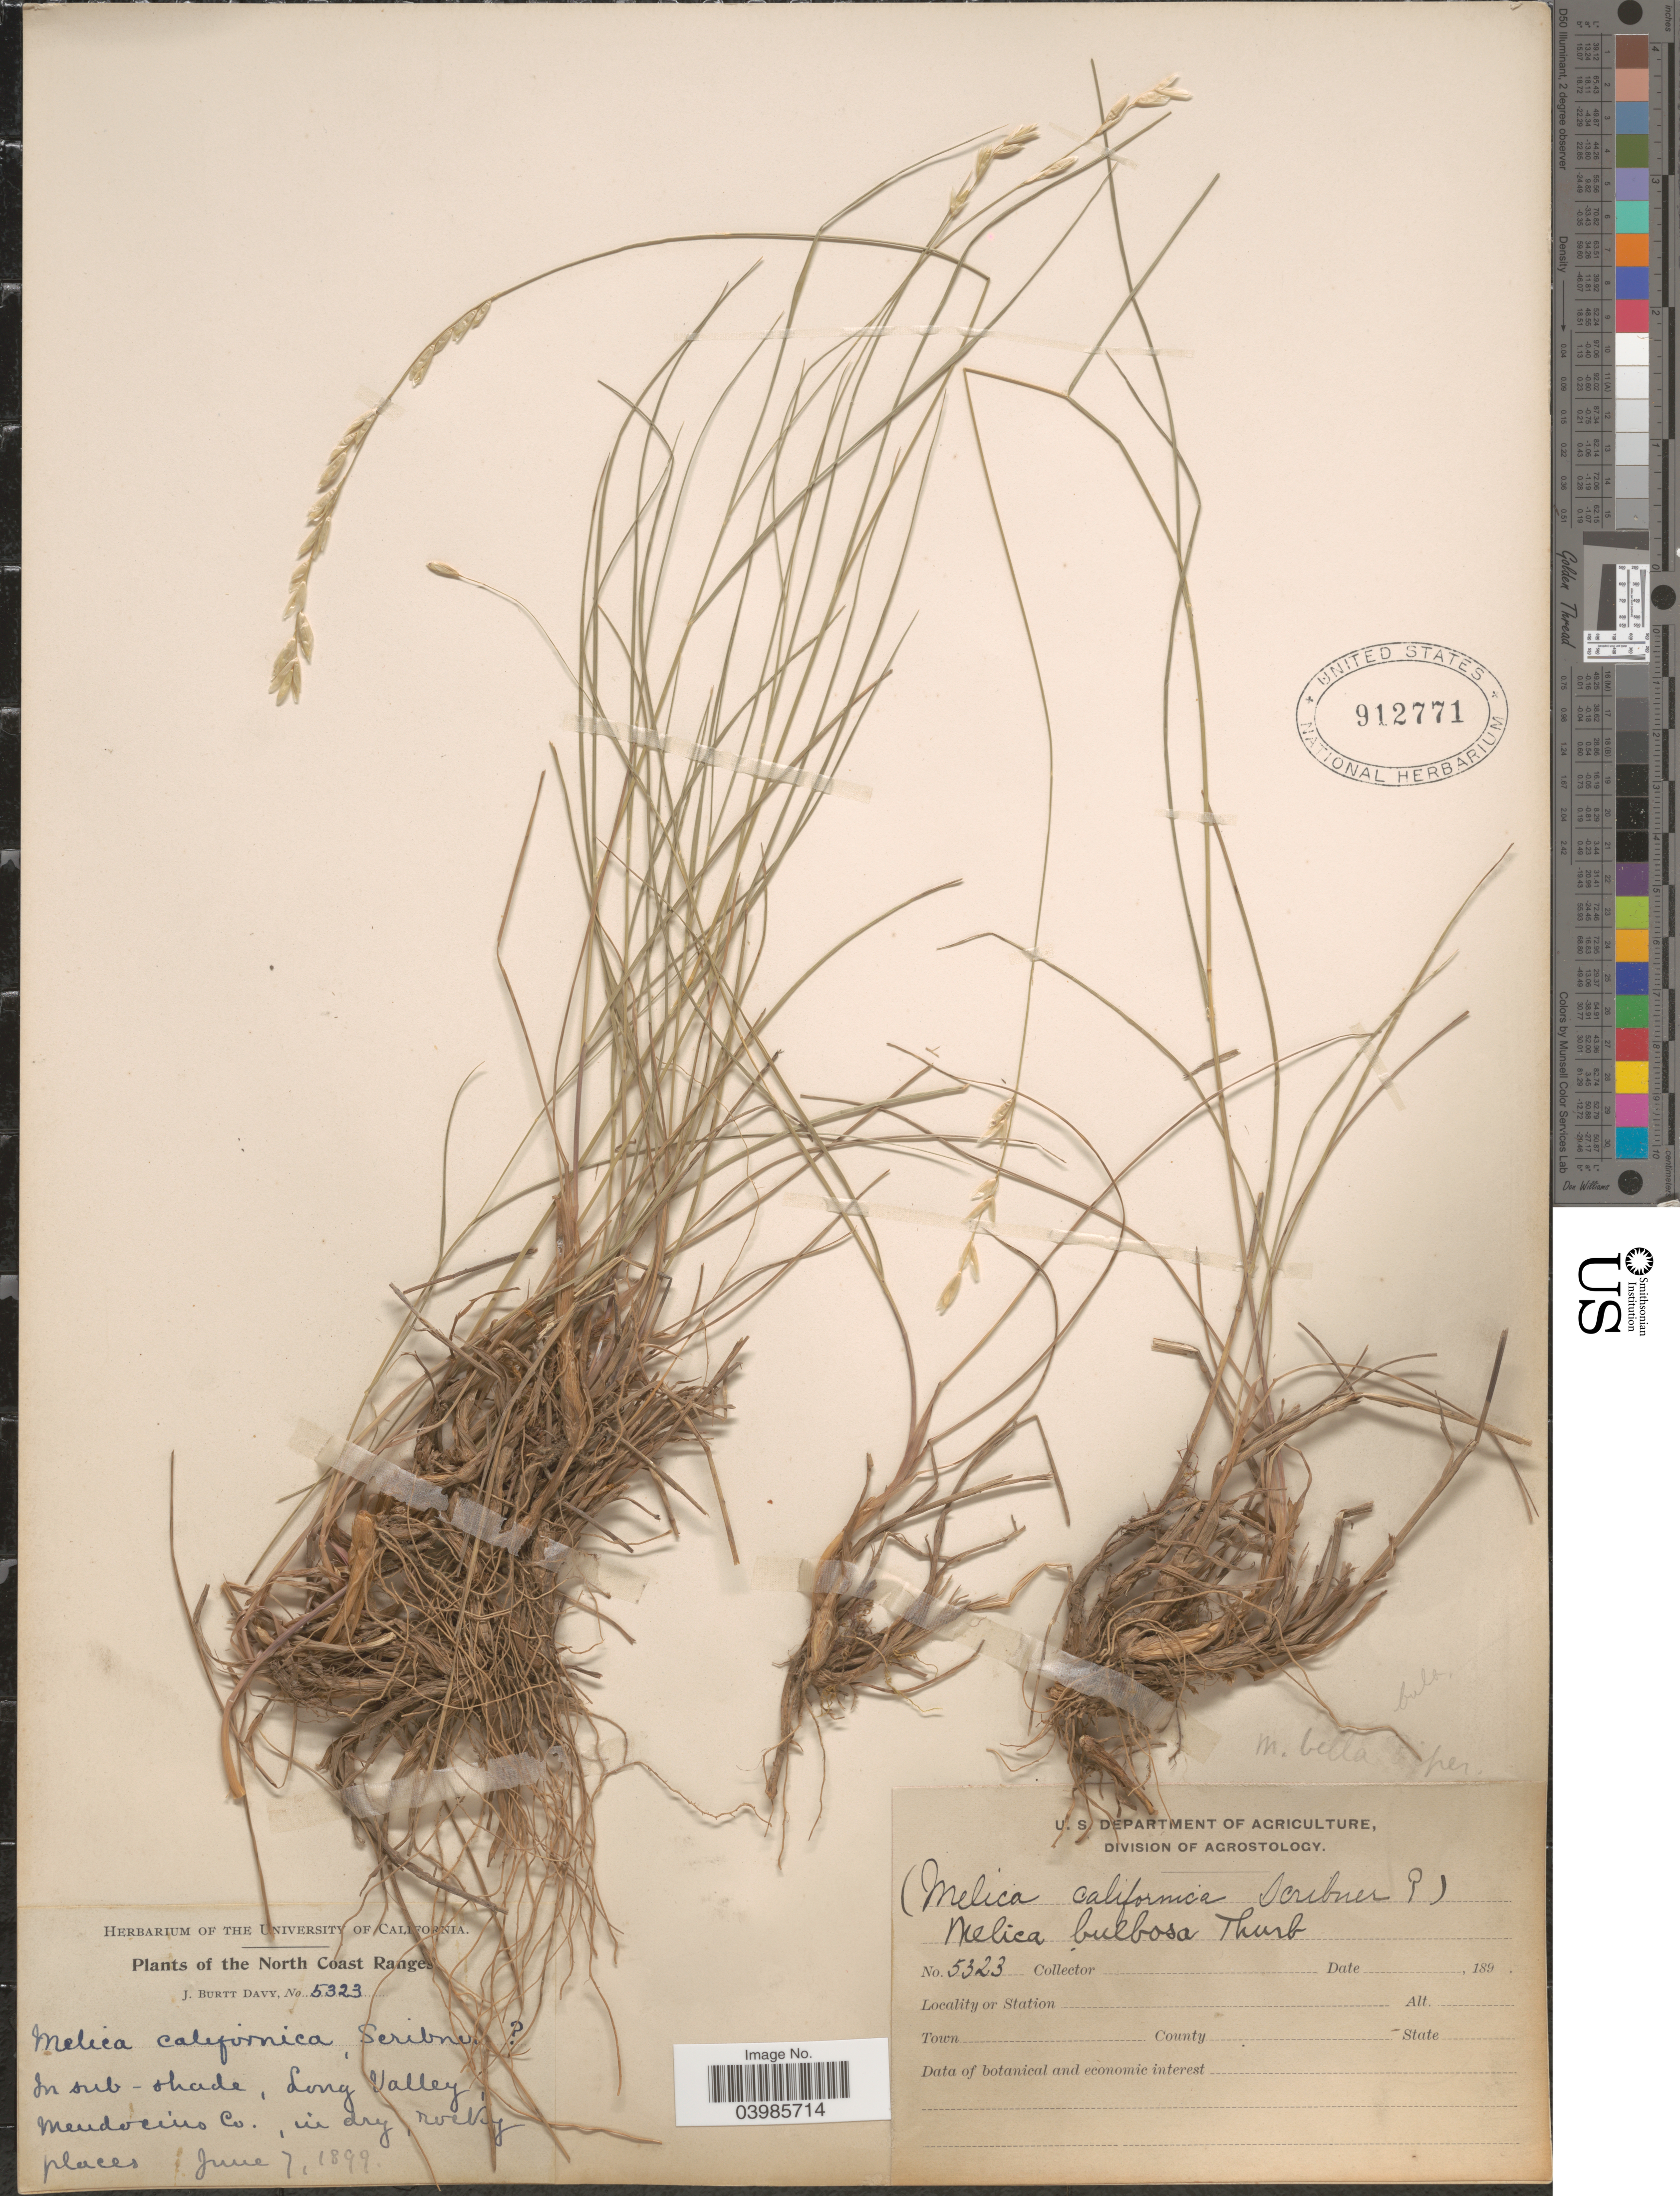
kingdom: Plantae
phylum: Tracheophyta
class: Liliopsida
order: Poales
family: Poaceae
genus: Melica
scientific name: Melica californica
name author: Scribn.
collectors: J. Burtt Davy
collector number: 5323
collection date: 1899-06-07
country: United States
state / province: California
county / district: Mendocino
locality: North Coast Ranges. In sub - shade, Long Valley, Mendocino Co., in dry, rocky places.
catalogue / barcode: US 912771